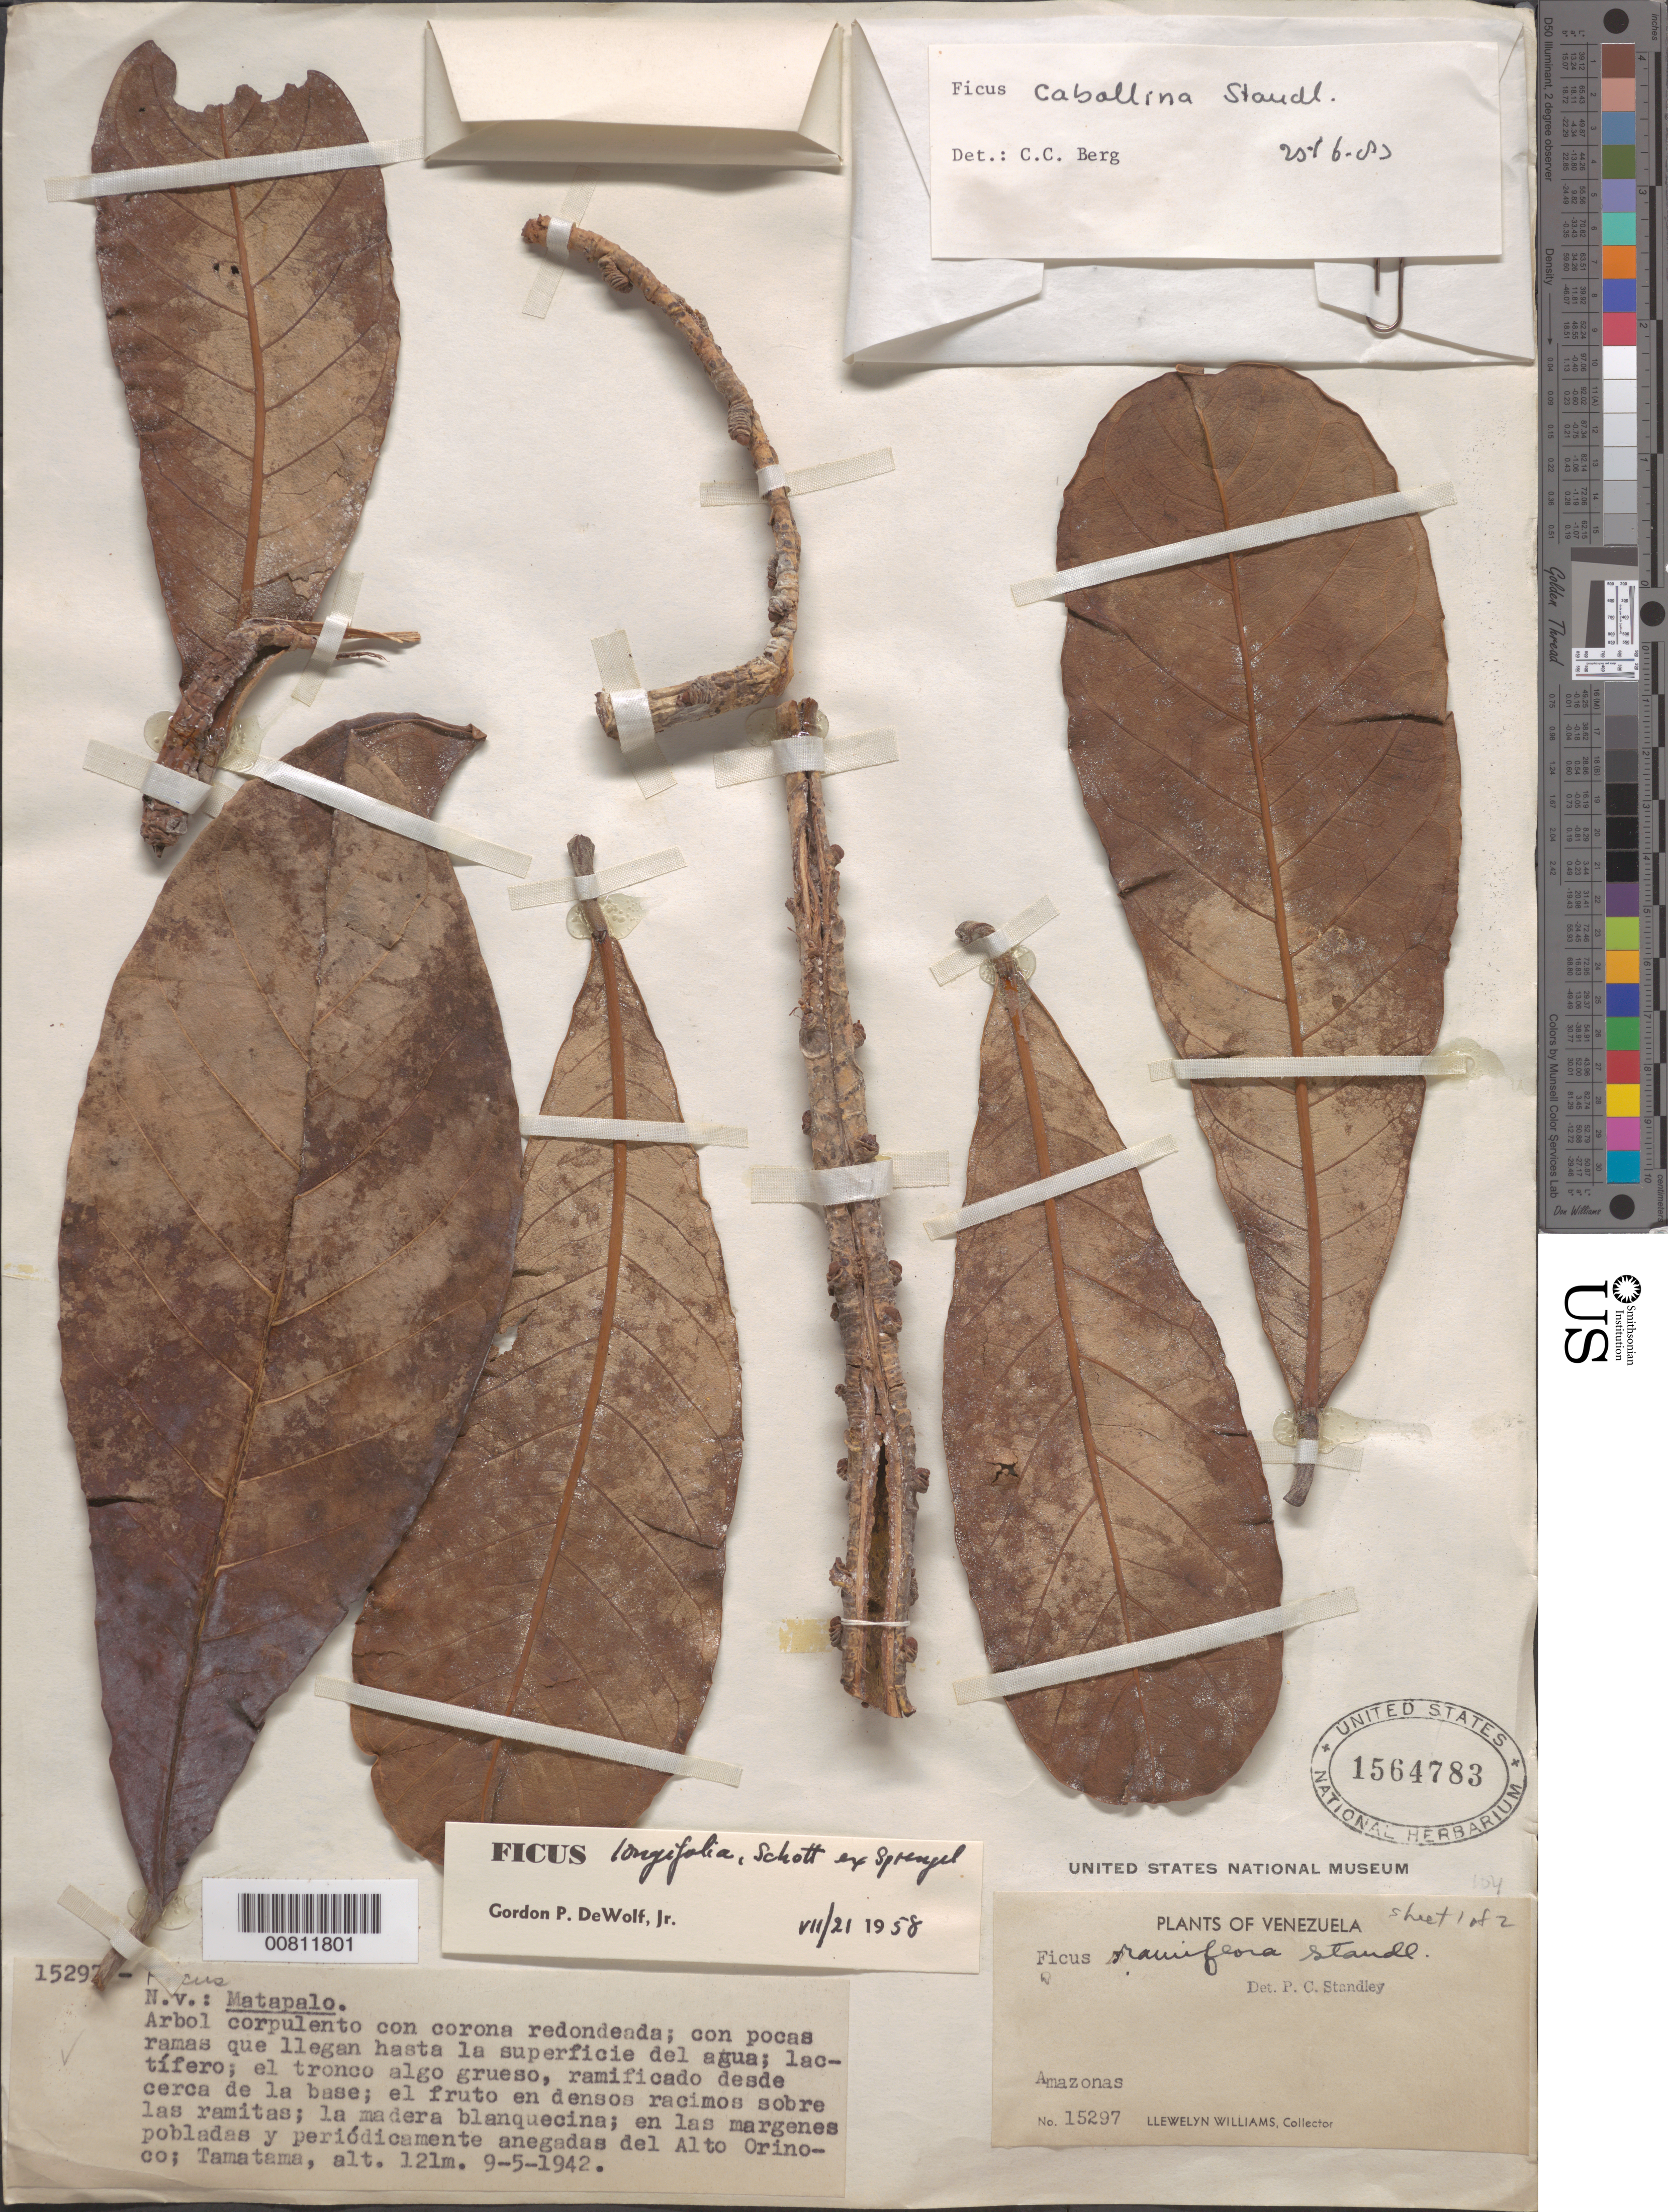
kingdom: Plantae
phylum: Tracheophyta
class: Magnoliopsida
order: Rosales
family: Moraceae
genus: Ficus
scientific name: Ficus caballina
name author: Standl.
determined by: Berg, C. C.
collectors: Ll. Williams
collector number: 15297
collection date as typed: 9-May-42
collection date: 1942-05-09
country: Venezuela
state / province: Amazonas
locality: Tamatama, Alto Río Orinoco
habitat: Margenes pobladas y periódicamente anegadas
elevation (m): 121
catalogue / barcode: US 1564783